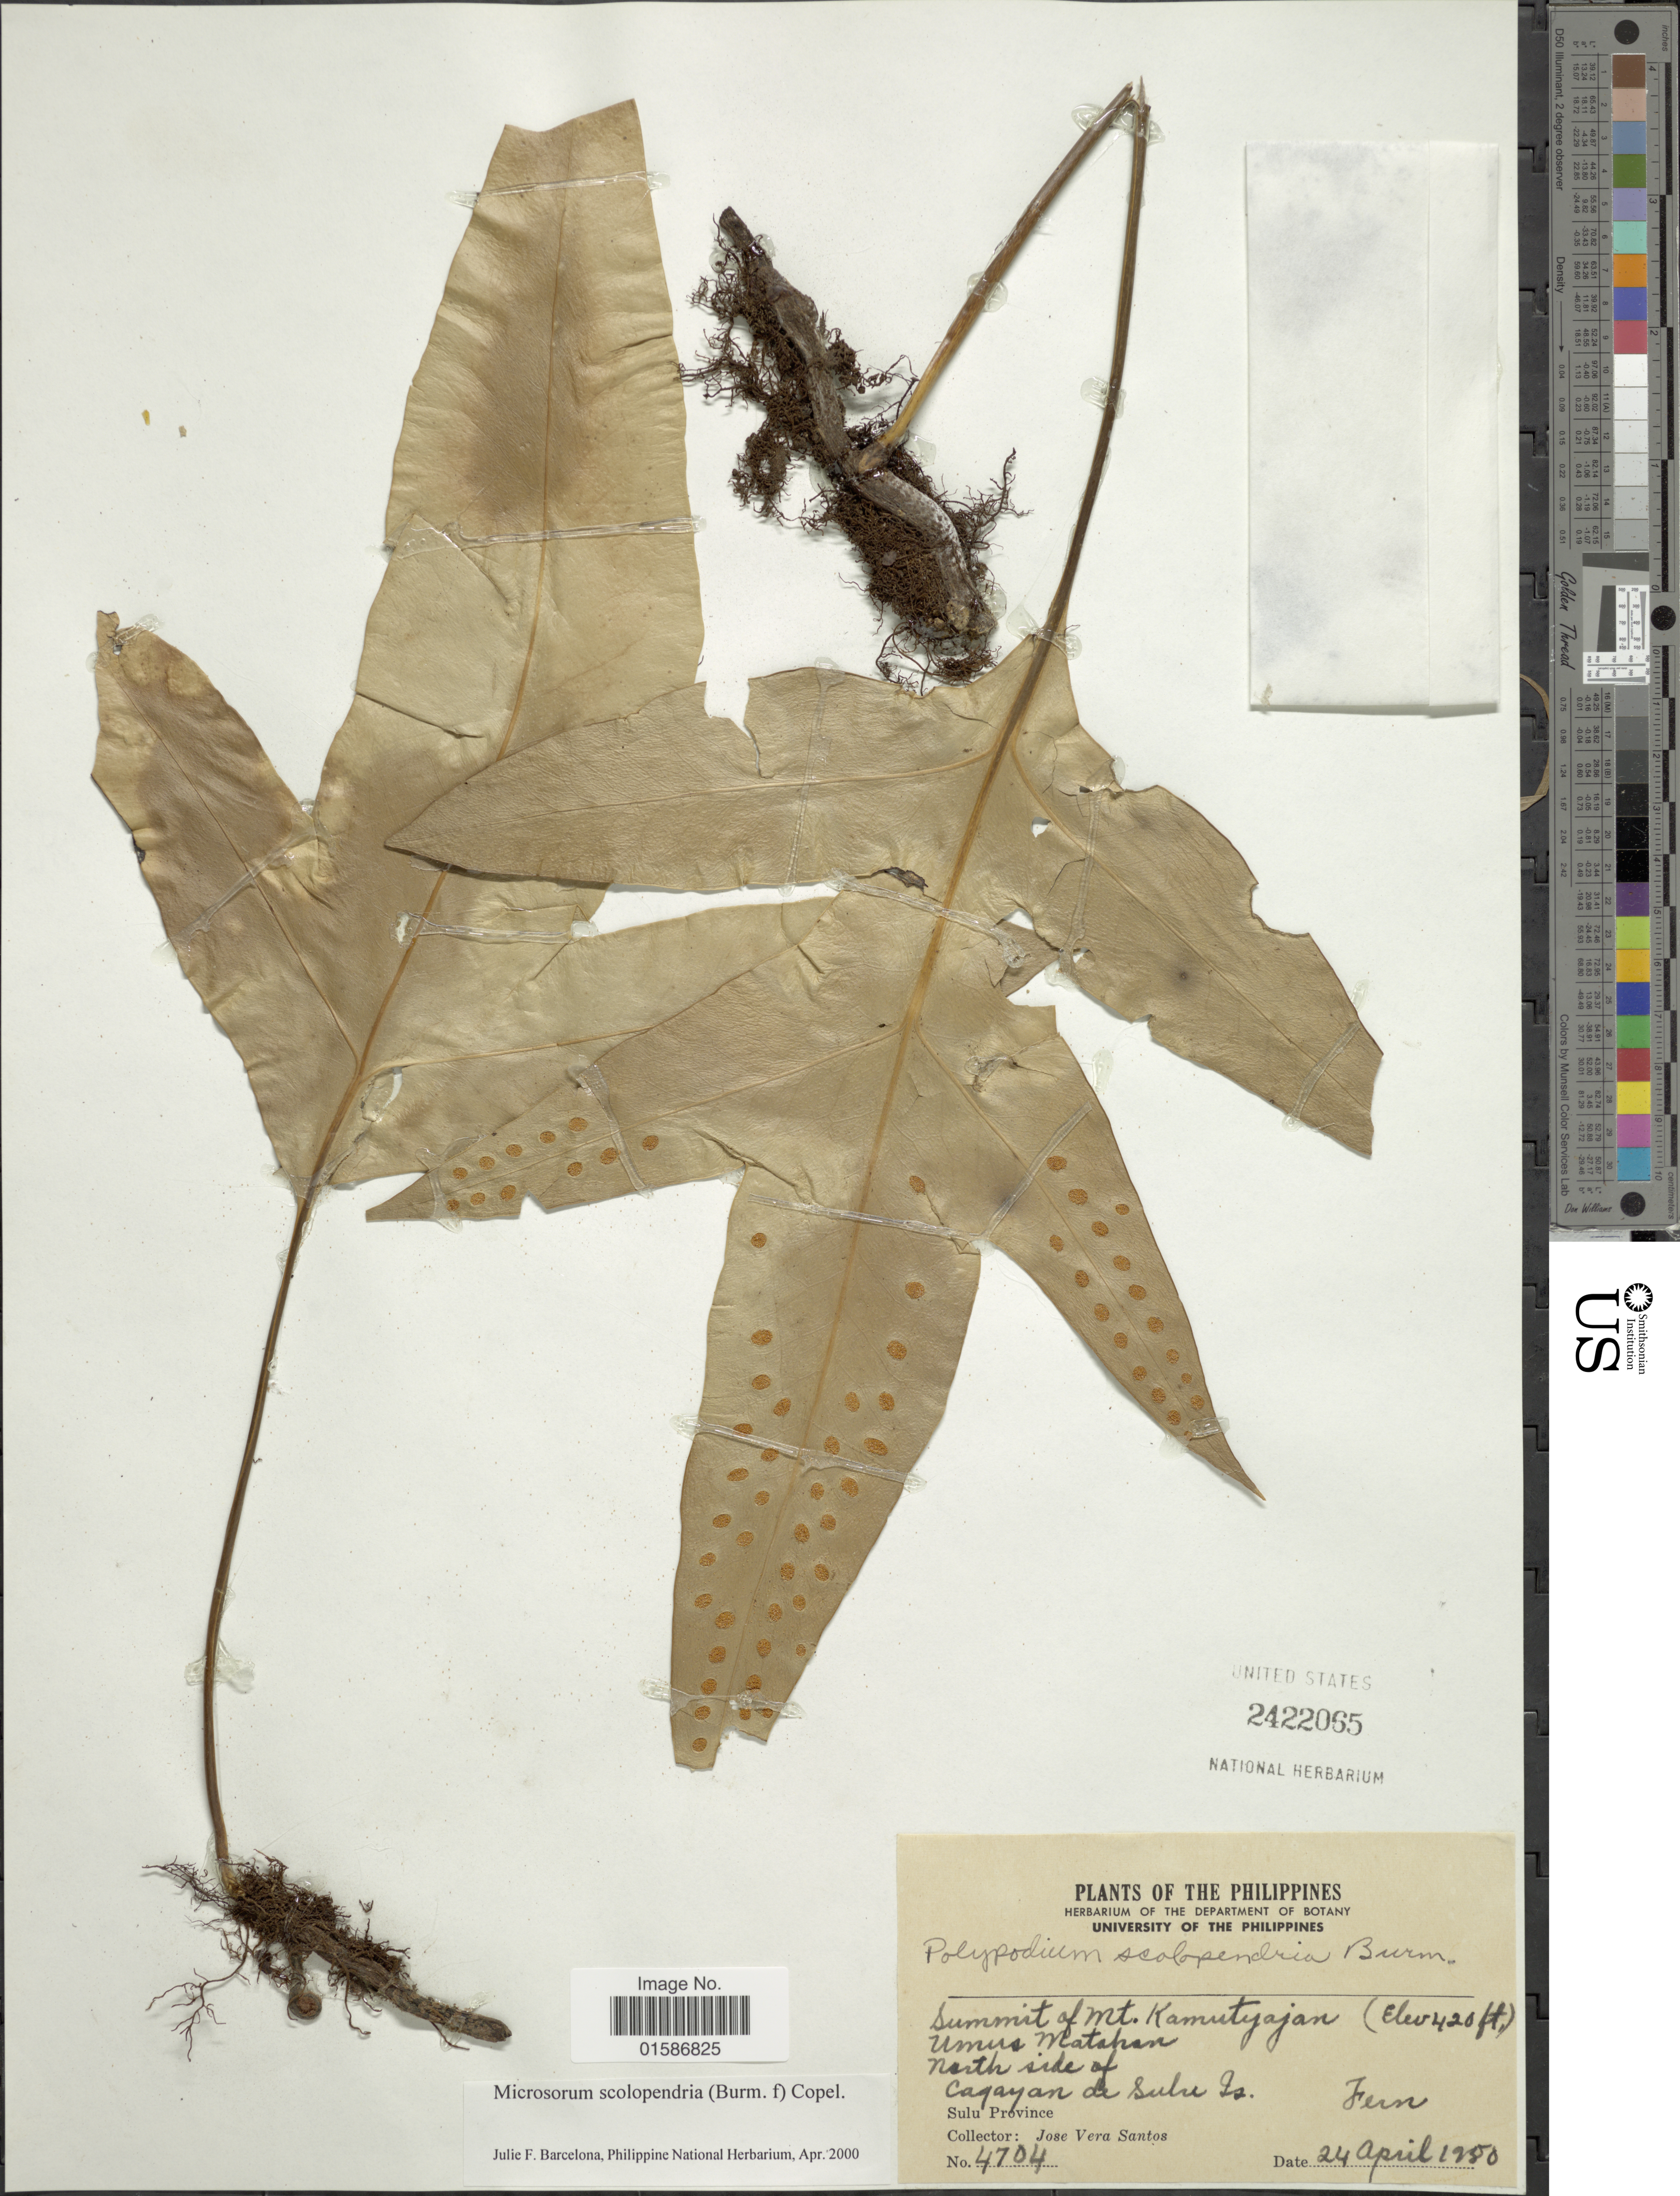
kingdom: Plantae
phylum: Tracheophyta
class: Polypodiopsida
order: Polypodiales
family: Polypodiaceae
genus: Microsorum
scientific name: Microsorum scolopendria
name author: (Burm. f.) Copel.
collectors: J. V. Santos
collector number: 4704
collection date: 1950-04-24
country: Philippines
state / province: Muslim Mindanao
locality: Summit of Mt Kamutyajan, Umus Matahan, North side of cagayan de Sulu Is, Sulu Province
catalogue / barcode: US 2422065